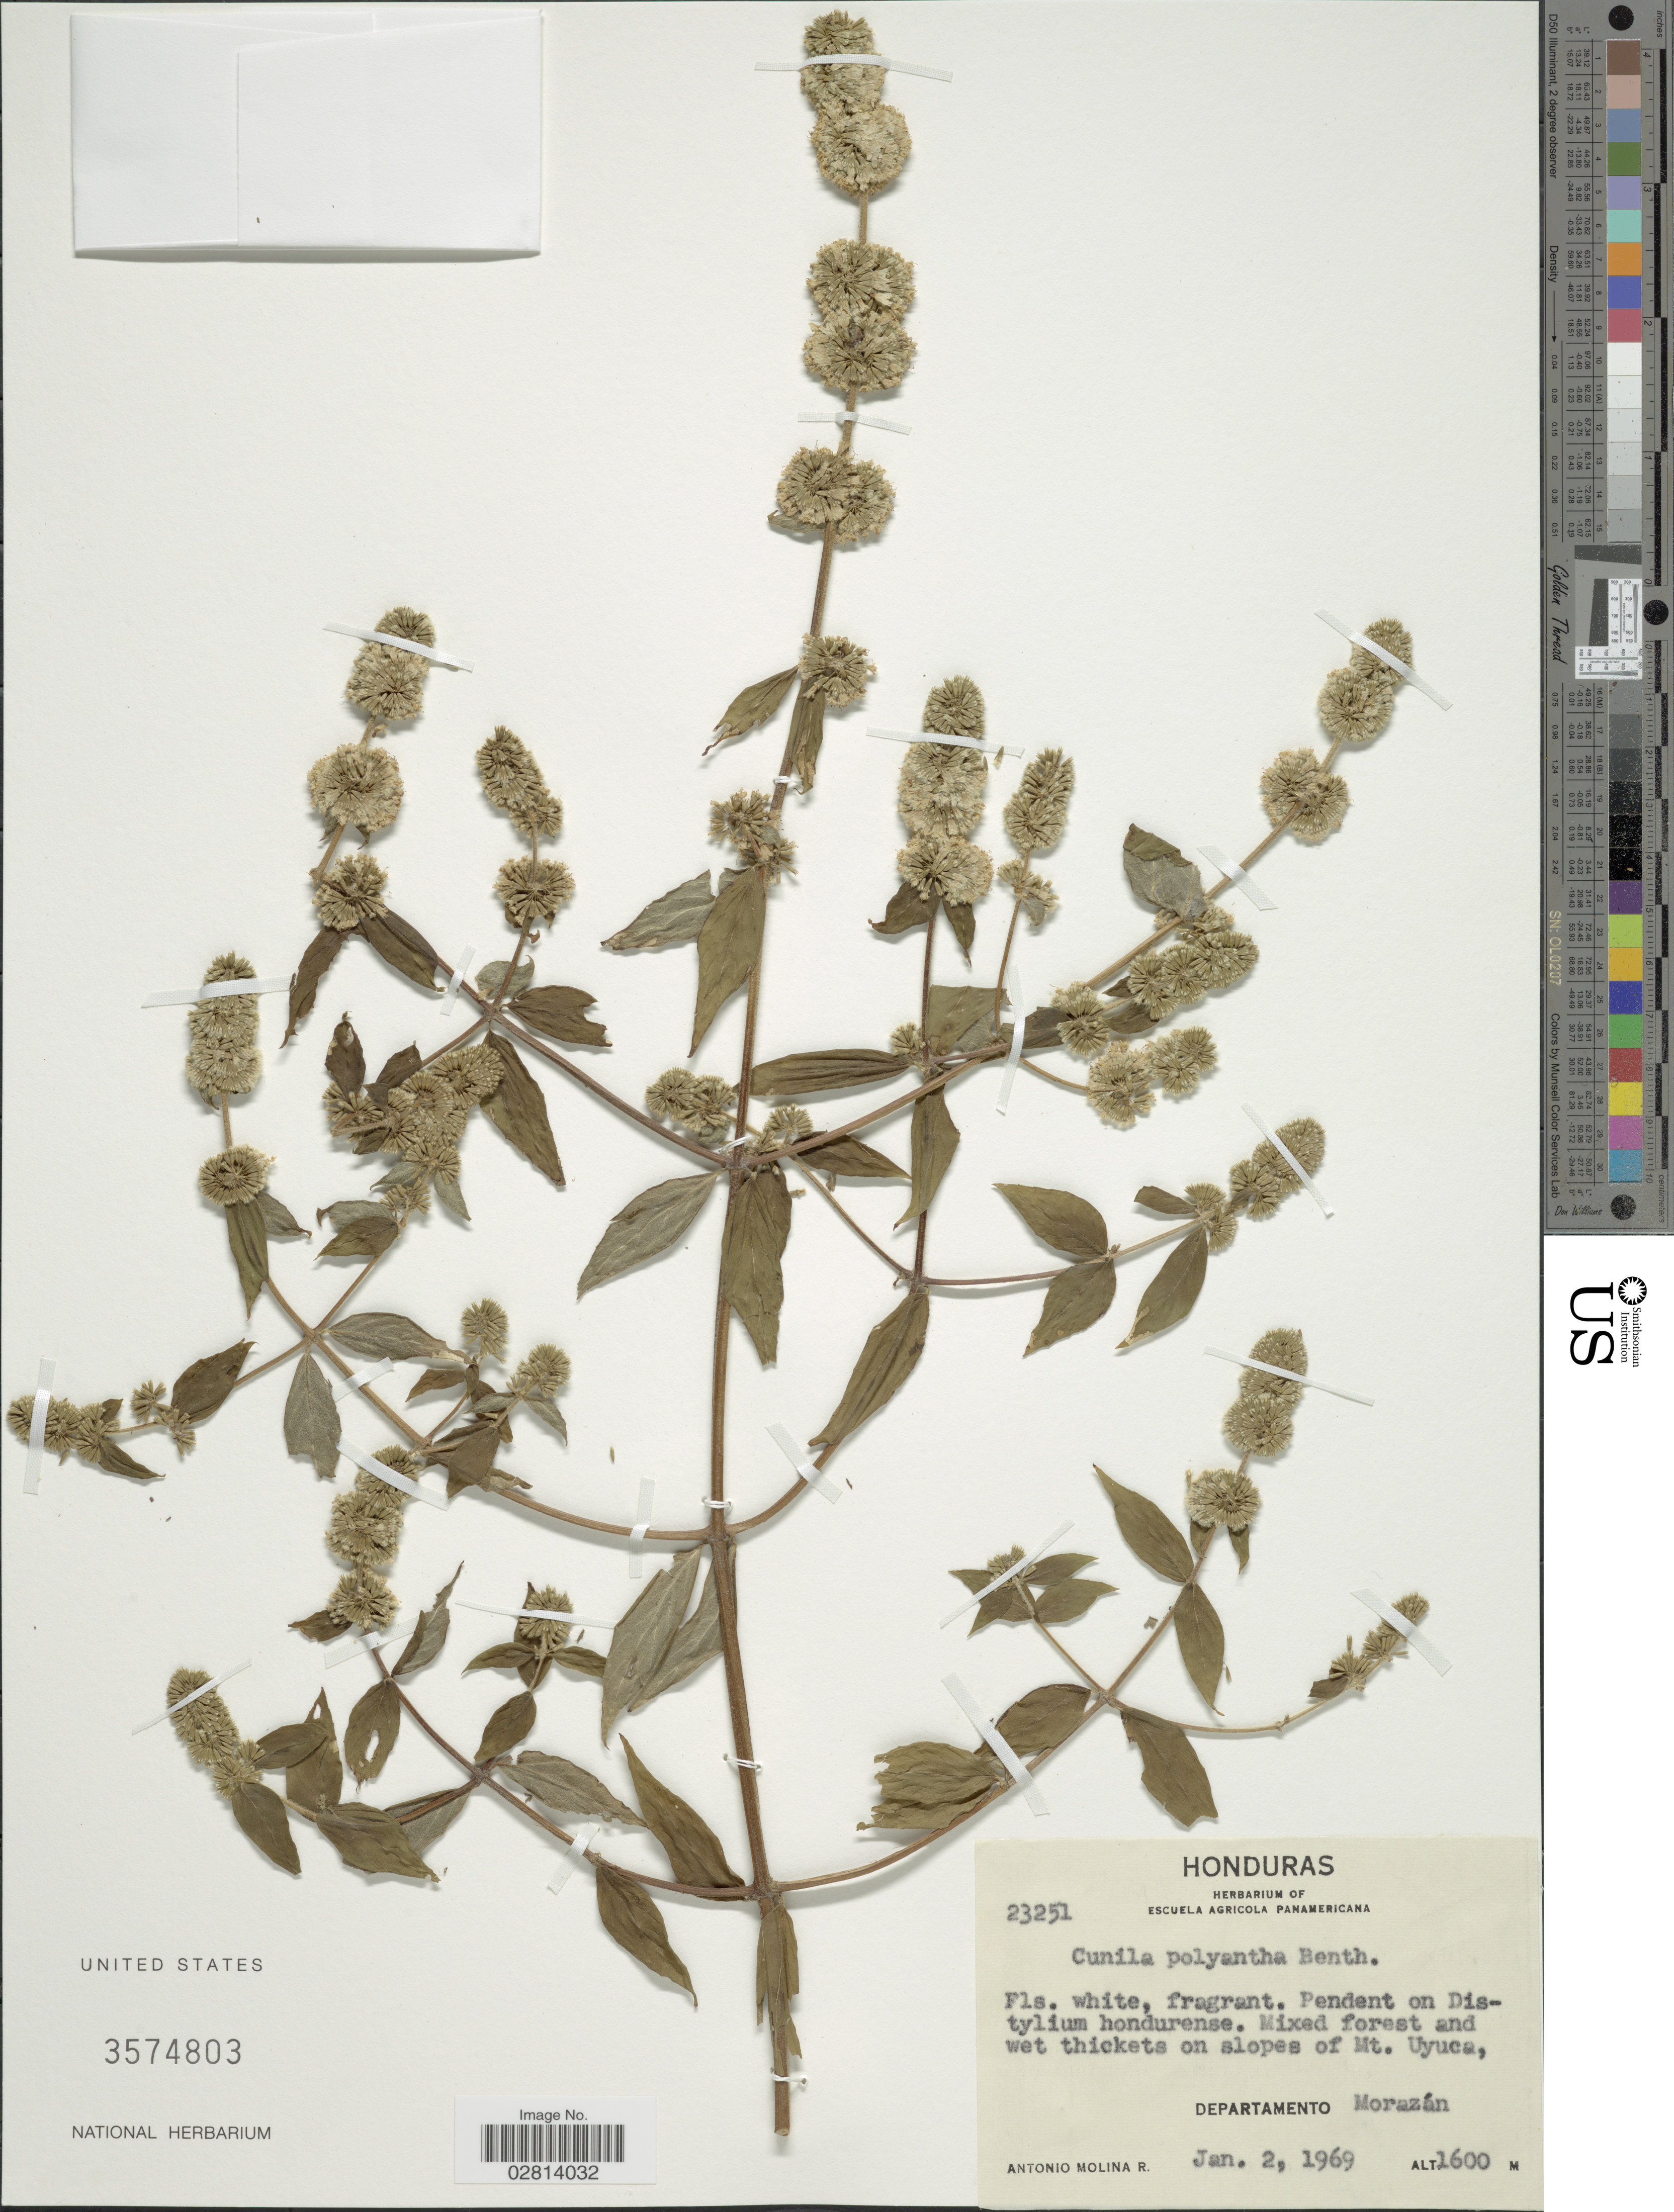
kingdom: Plantae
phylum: Tracheophyta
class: Magnoliopsida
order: Lamiales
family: Lamiaceae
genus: Cunila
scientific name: Cunila polyantha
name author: Benth.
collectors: A. Molina R.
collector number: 23251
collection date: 1969-01-02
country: Honduras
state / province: Fco. Morazán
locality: Mixed forest and wet thickets on slopes of Mt. Uyuca, Departamento Morazán.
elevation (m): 1600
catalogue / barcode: US 3574803